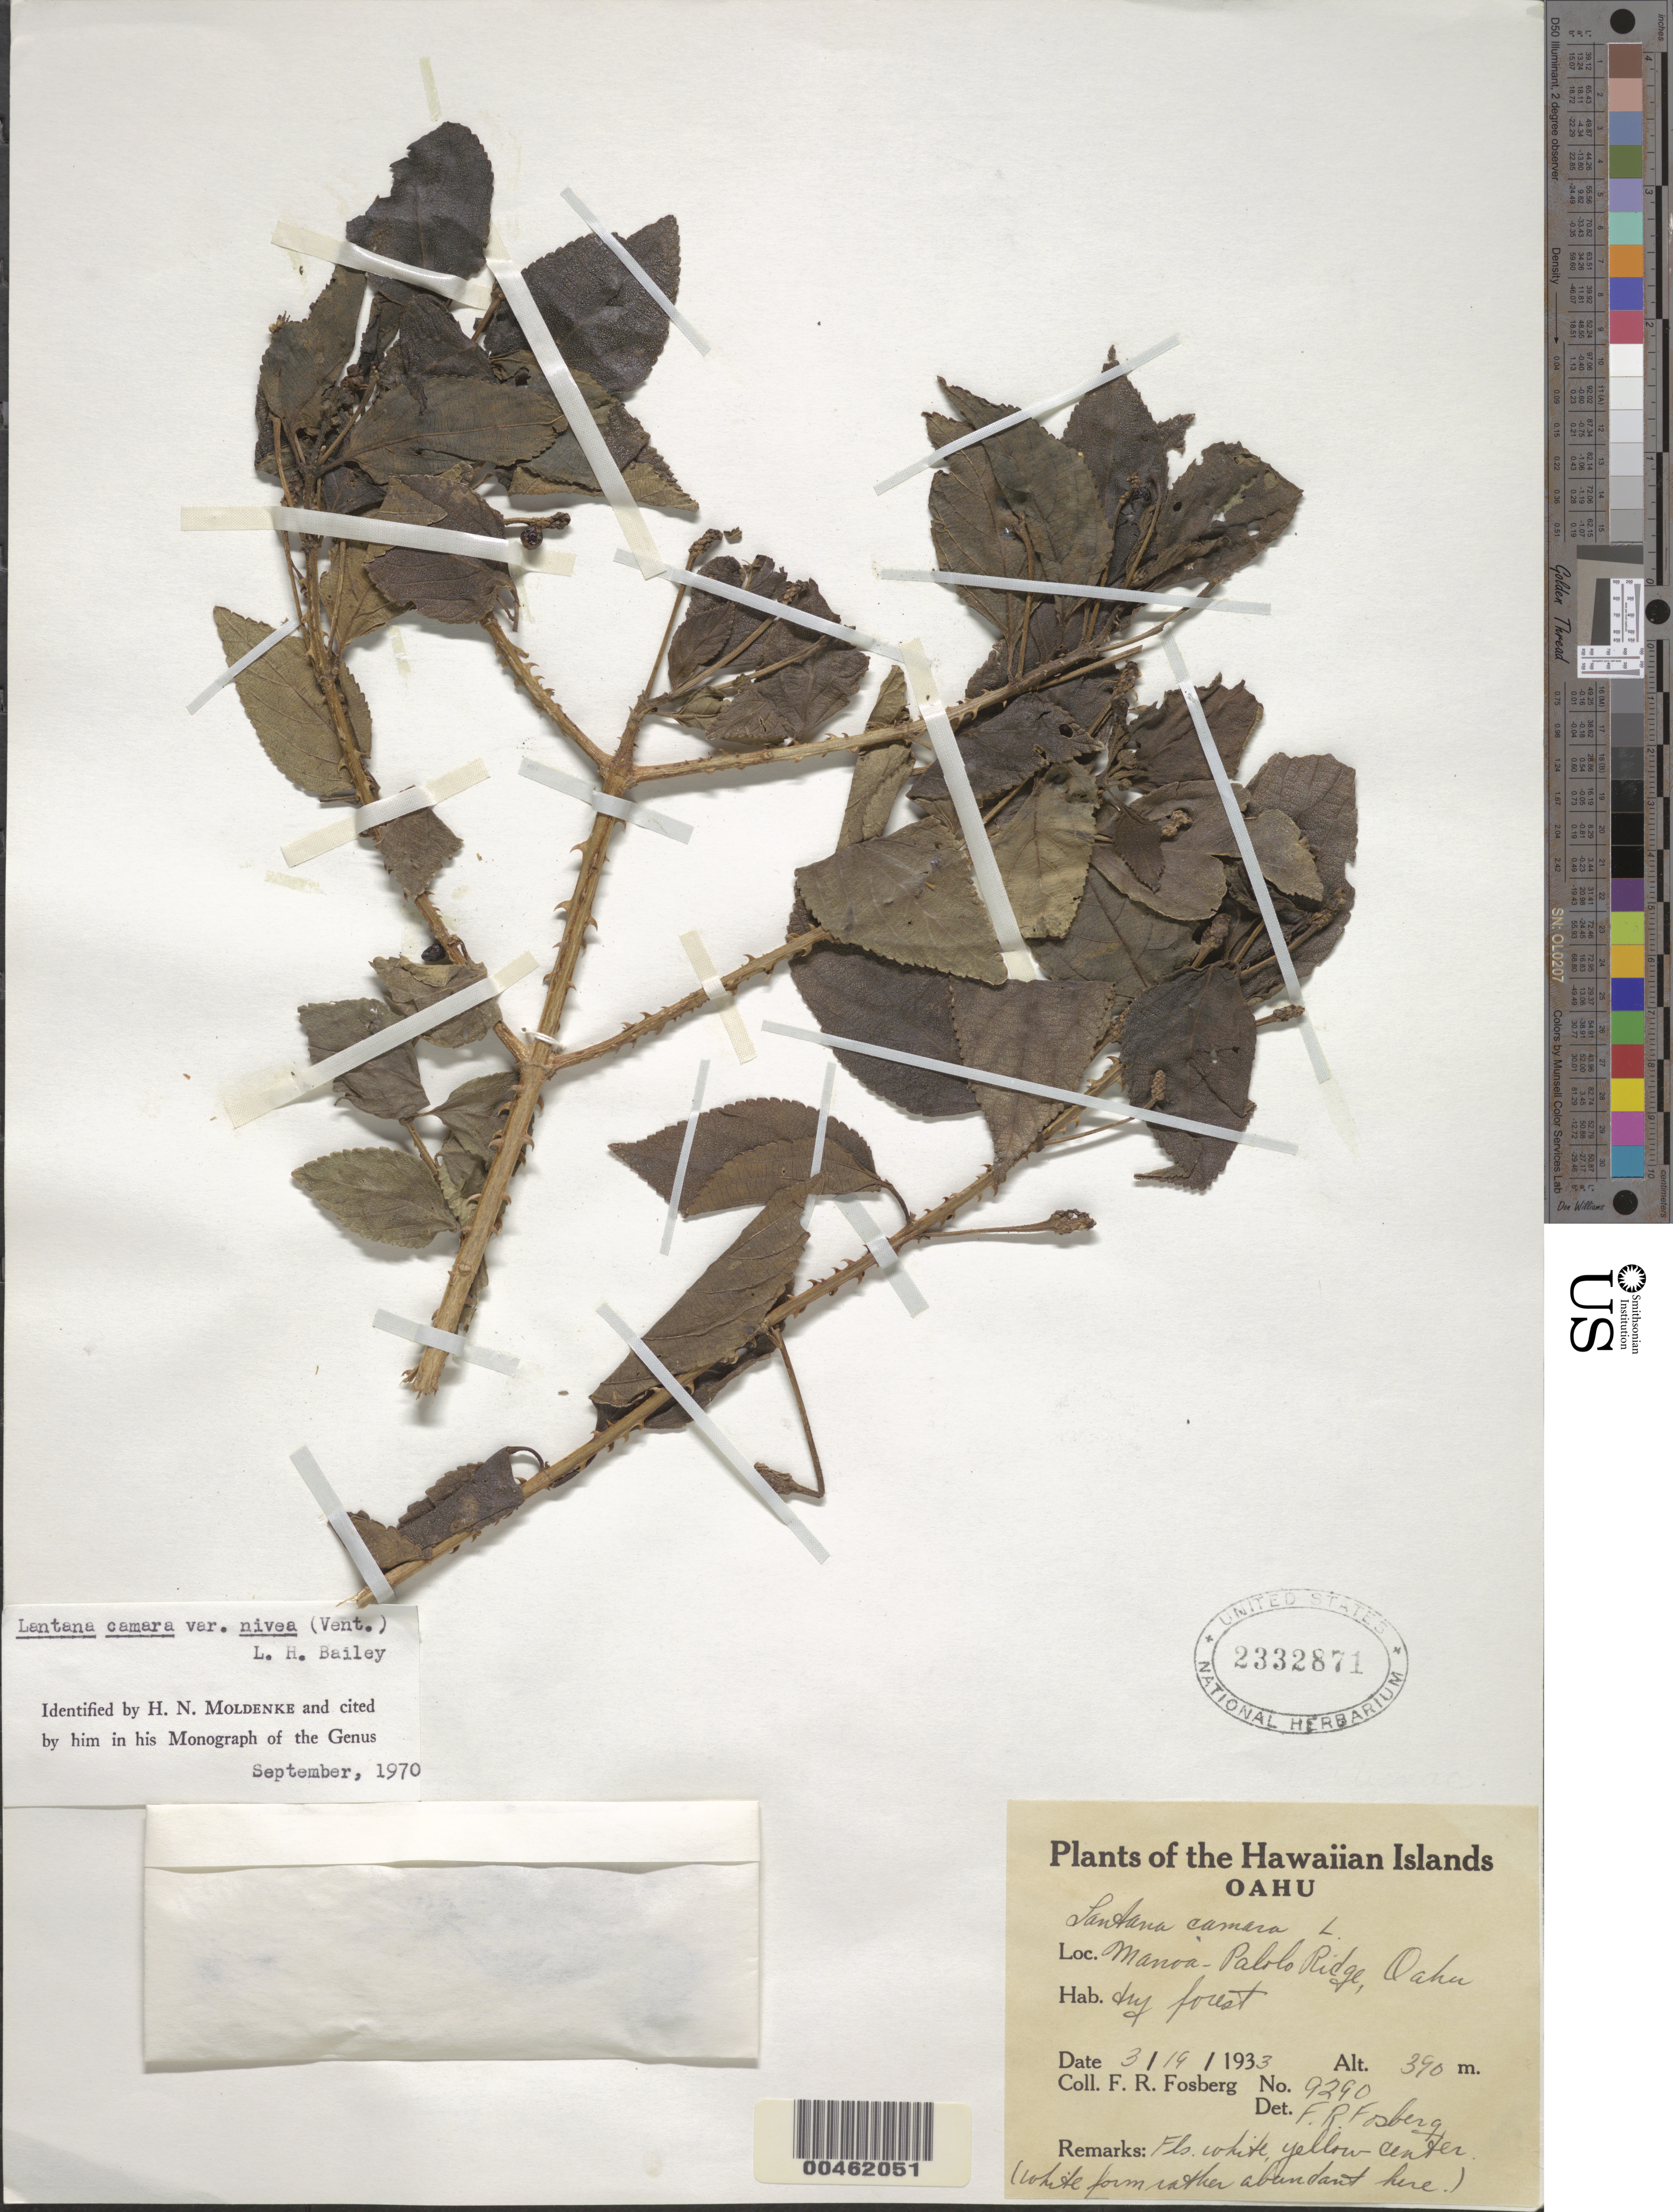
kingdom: Plantae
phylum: Tracheophyta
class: Magnoliopsida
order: Lamiales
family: Verbenaceae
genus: Lantana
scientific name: Lantana camara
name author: L.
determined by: Fosberg, F. R.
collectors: F. R. Fosberg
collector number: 9290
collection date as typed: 19 Mar 1933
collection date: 1933-03-19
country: United States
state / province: Hawaii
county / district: Honolulu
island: Oahu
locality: Manoa-Palolo Ridge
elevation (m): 390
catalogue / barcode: US 2332871